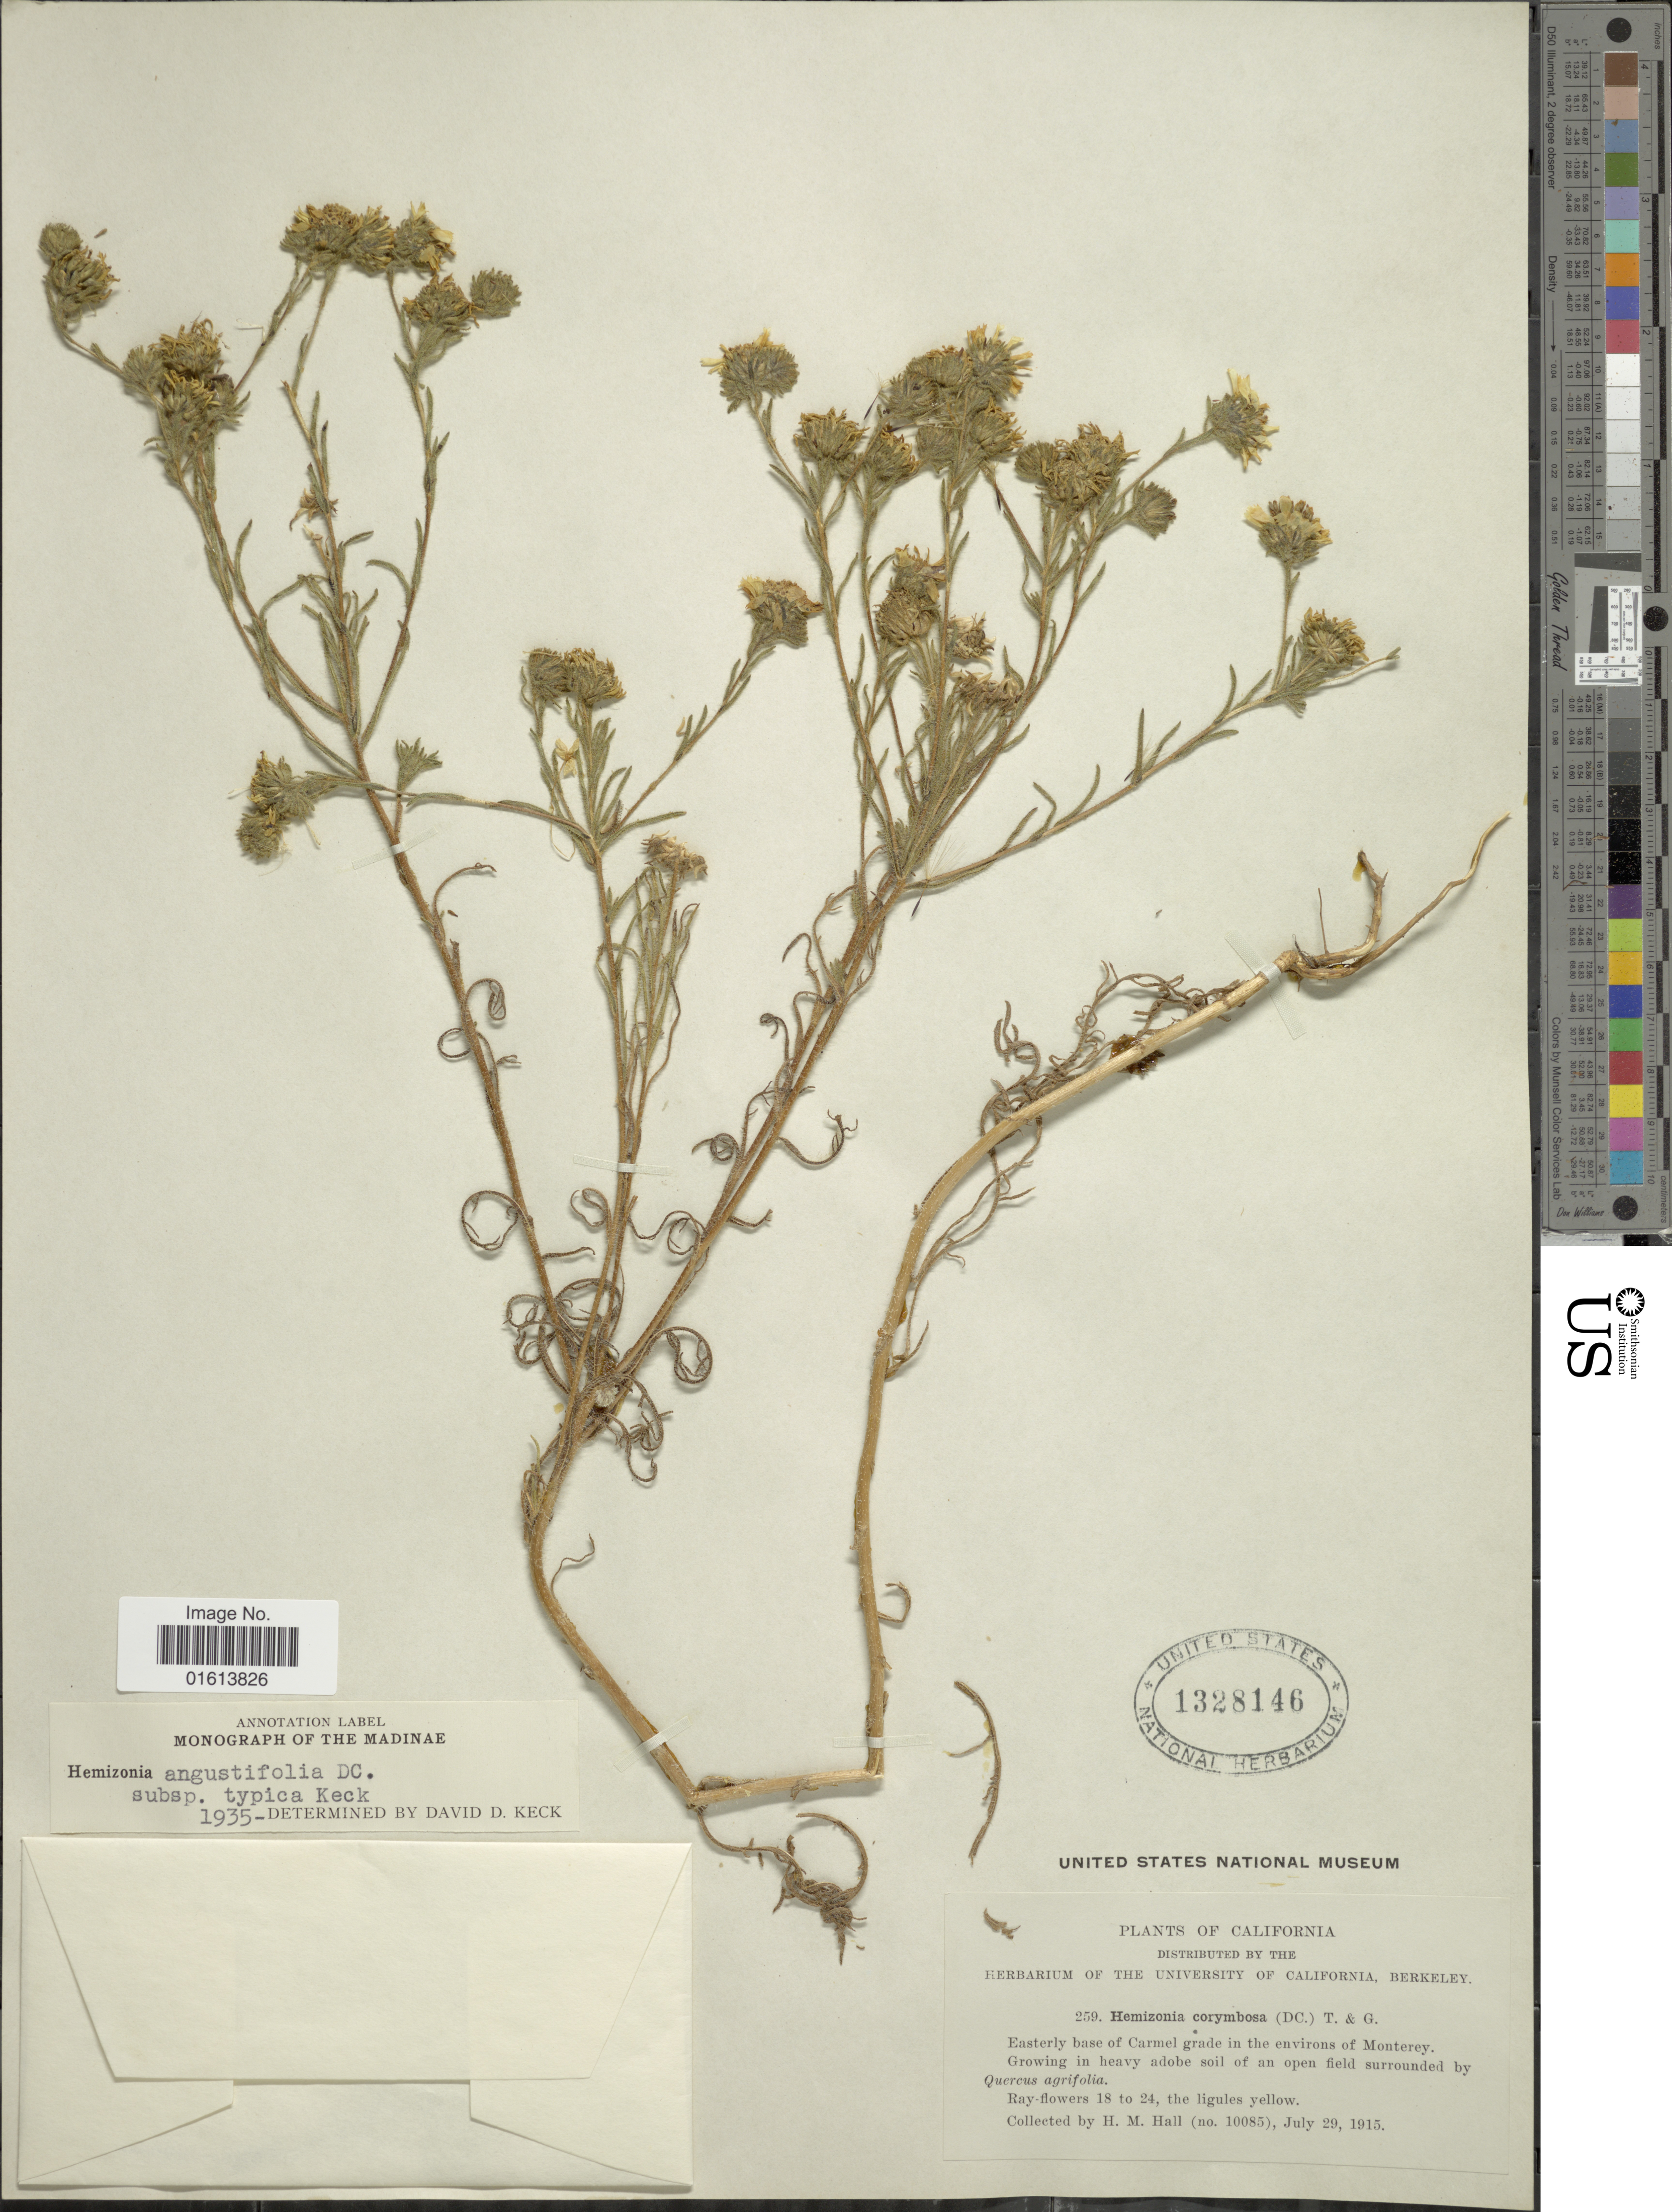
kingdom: Plantae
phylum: Tracheophyta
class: Magnoliopsida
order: Asterales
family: Asteraceae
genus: Deinandra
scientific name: Deinandra corymbosa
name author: (DC.) B.G. Baldwin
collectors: H. M. Hall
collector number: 10085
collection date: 1915-07-29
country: United States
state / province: California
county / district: Alameda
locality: California. Berkeley. Eastely base of Carmel grade in the environs of Monterey. Growing in heavy adobe soil of an open field surround by Quercus agrifolia.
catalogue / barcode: US 1328146